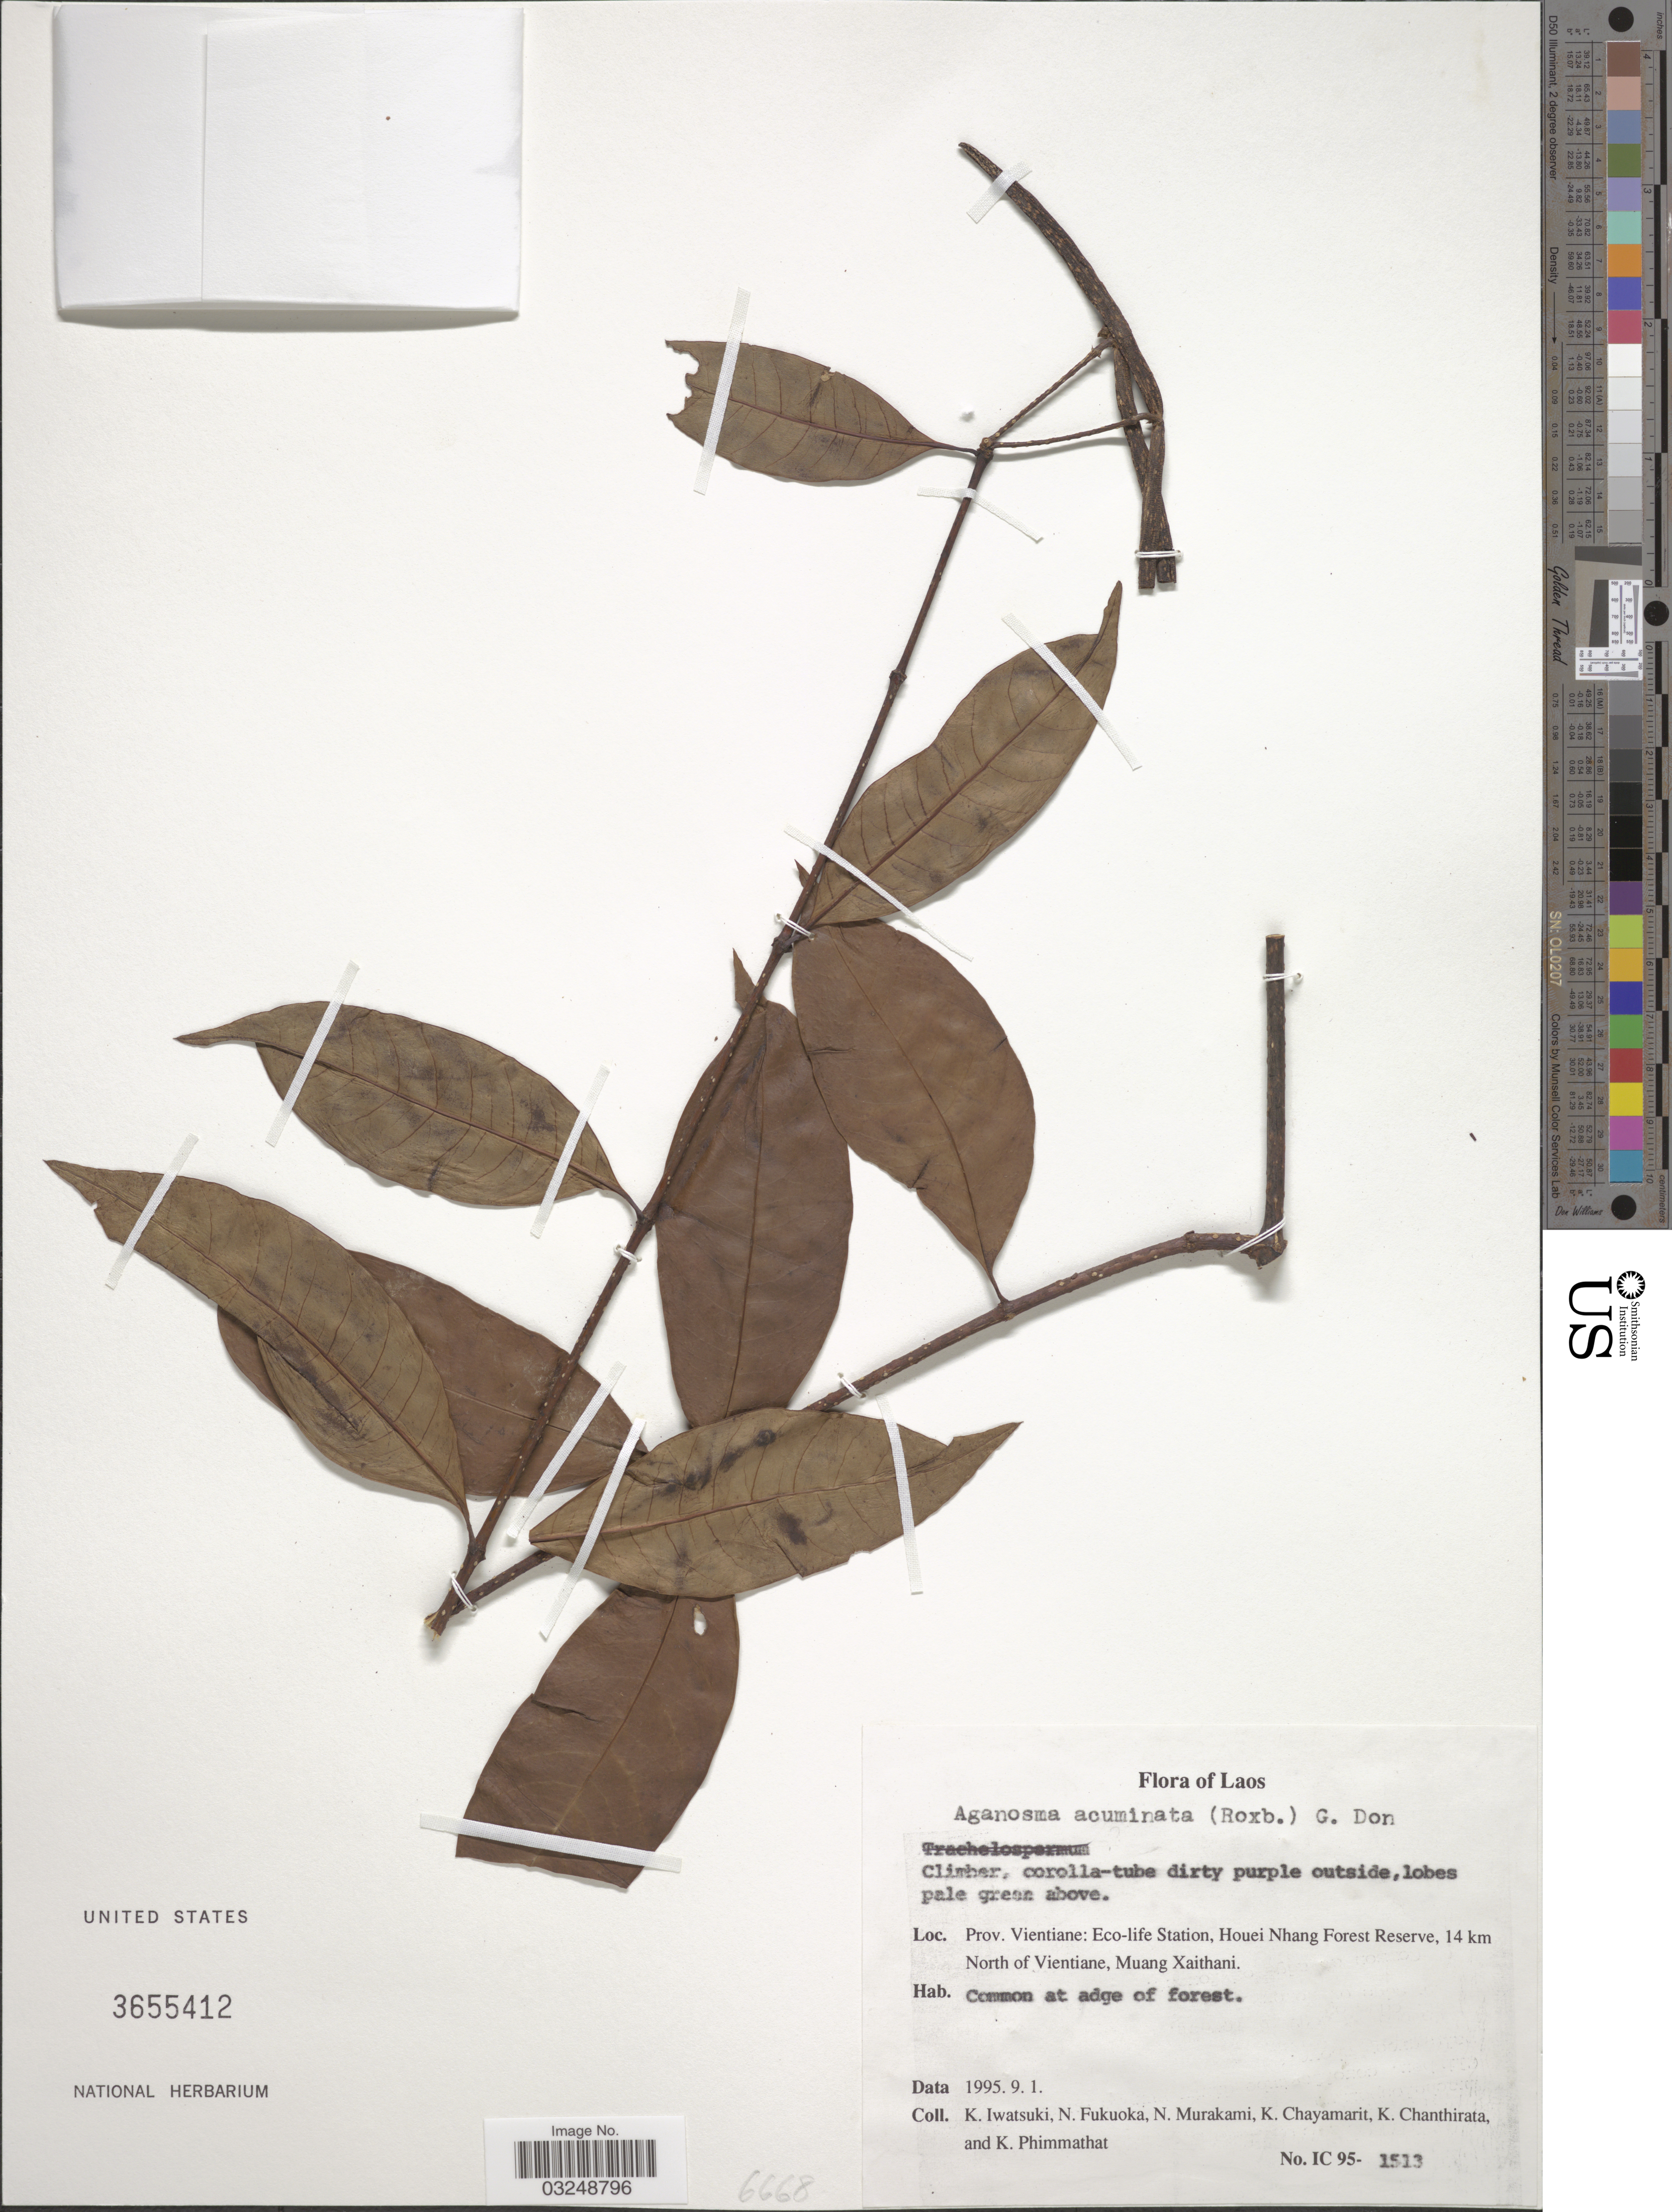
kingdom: Plantae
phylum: Tracheophyta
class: Magnoliopsida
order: Gentianales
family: Apocynaceae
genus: Aganosma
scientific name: Aganosma acuminata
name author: (Roxb.) G. Don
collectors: K. Iwatsuki, N. Fukuoka, N. Murakami, K. Chayamarit & et al.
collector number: IC95-1513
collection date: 1995-09-01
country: Laos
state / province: Viangchan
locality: Prov. Vientiane: Eco-life Station, Houei Nhang Forest Reserve, 14 km North of Vientiane, Muang Xaithani.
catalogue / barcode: US 3655412